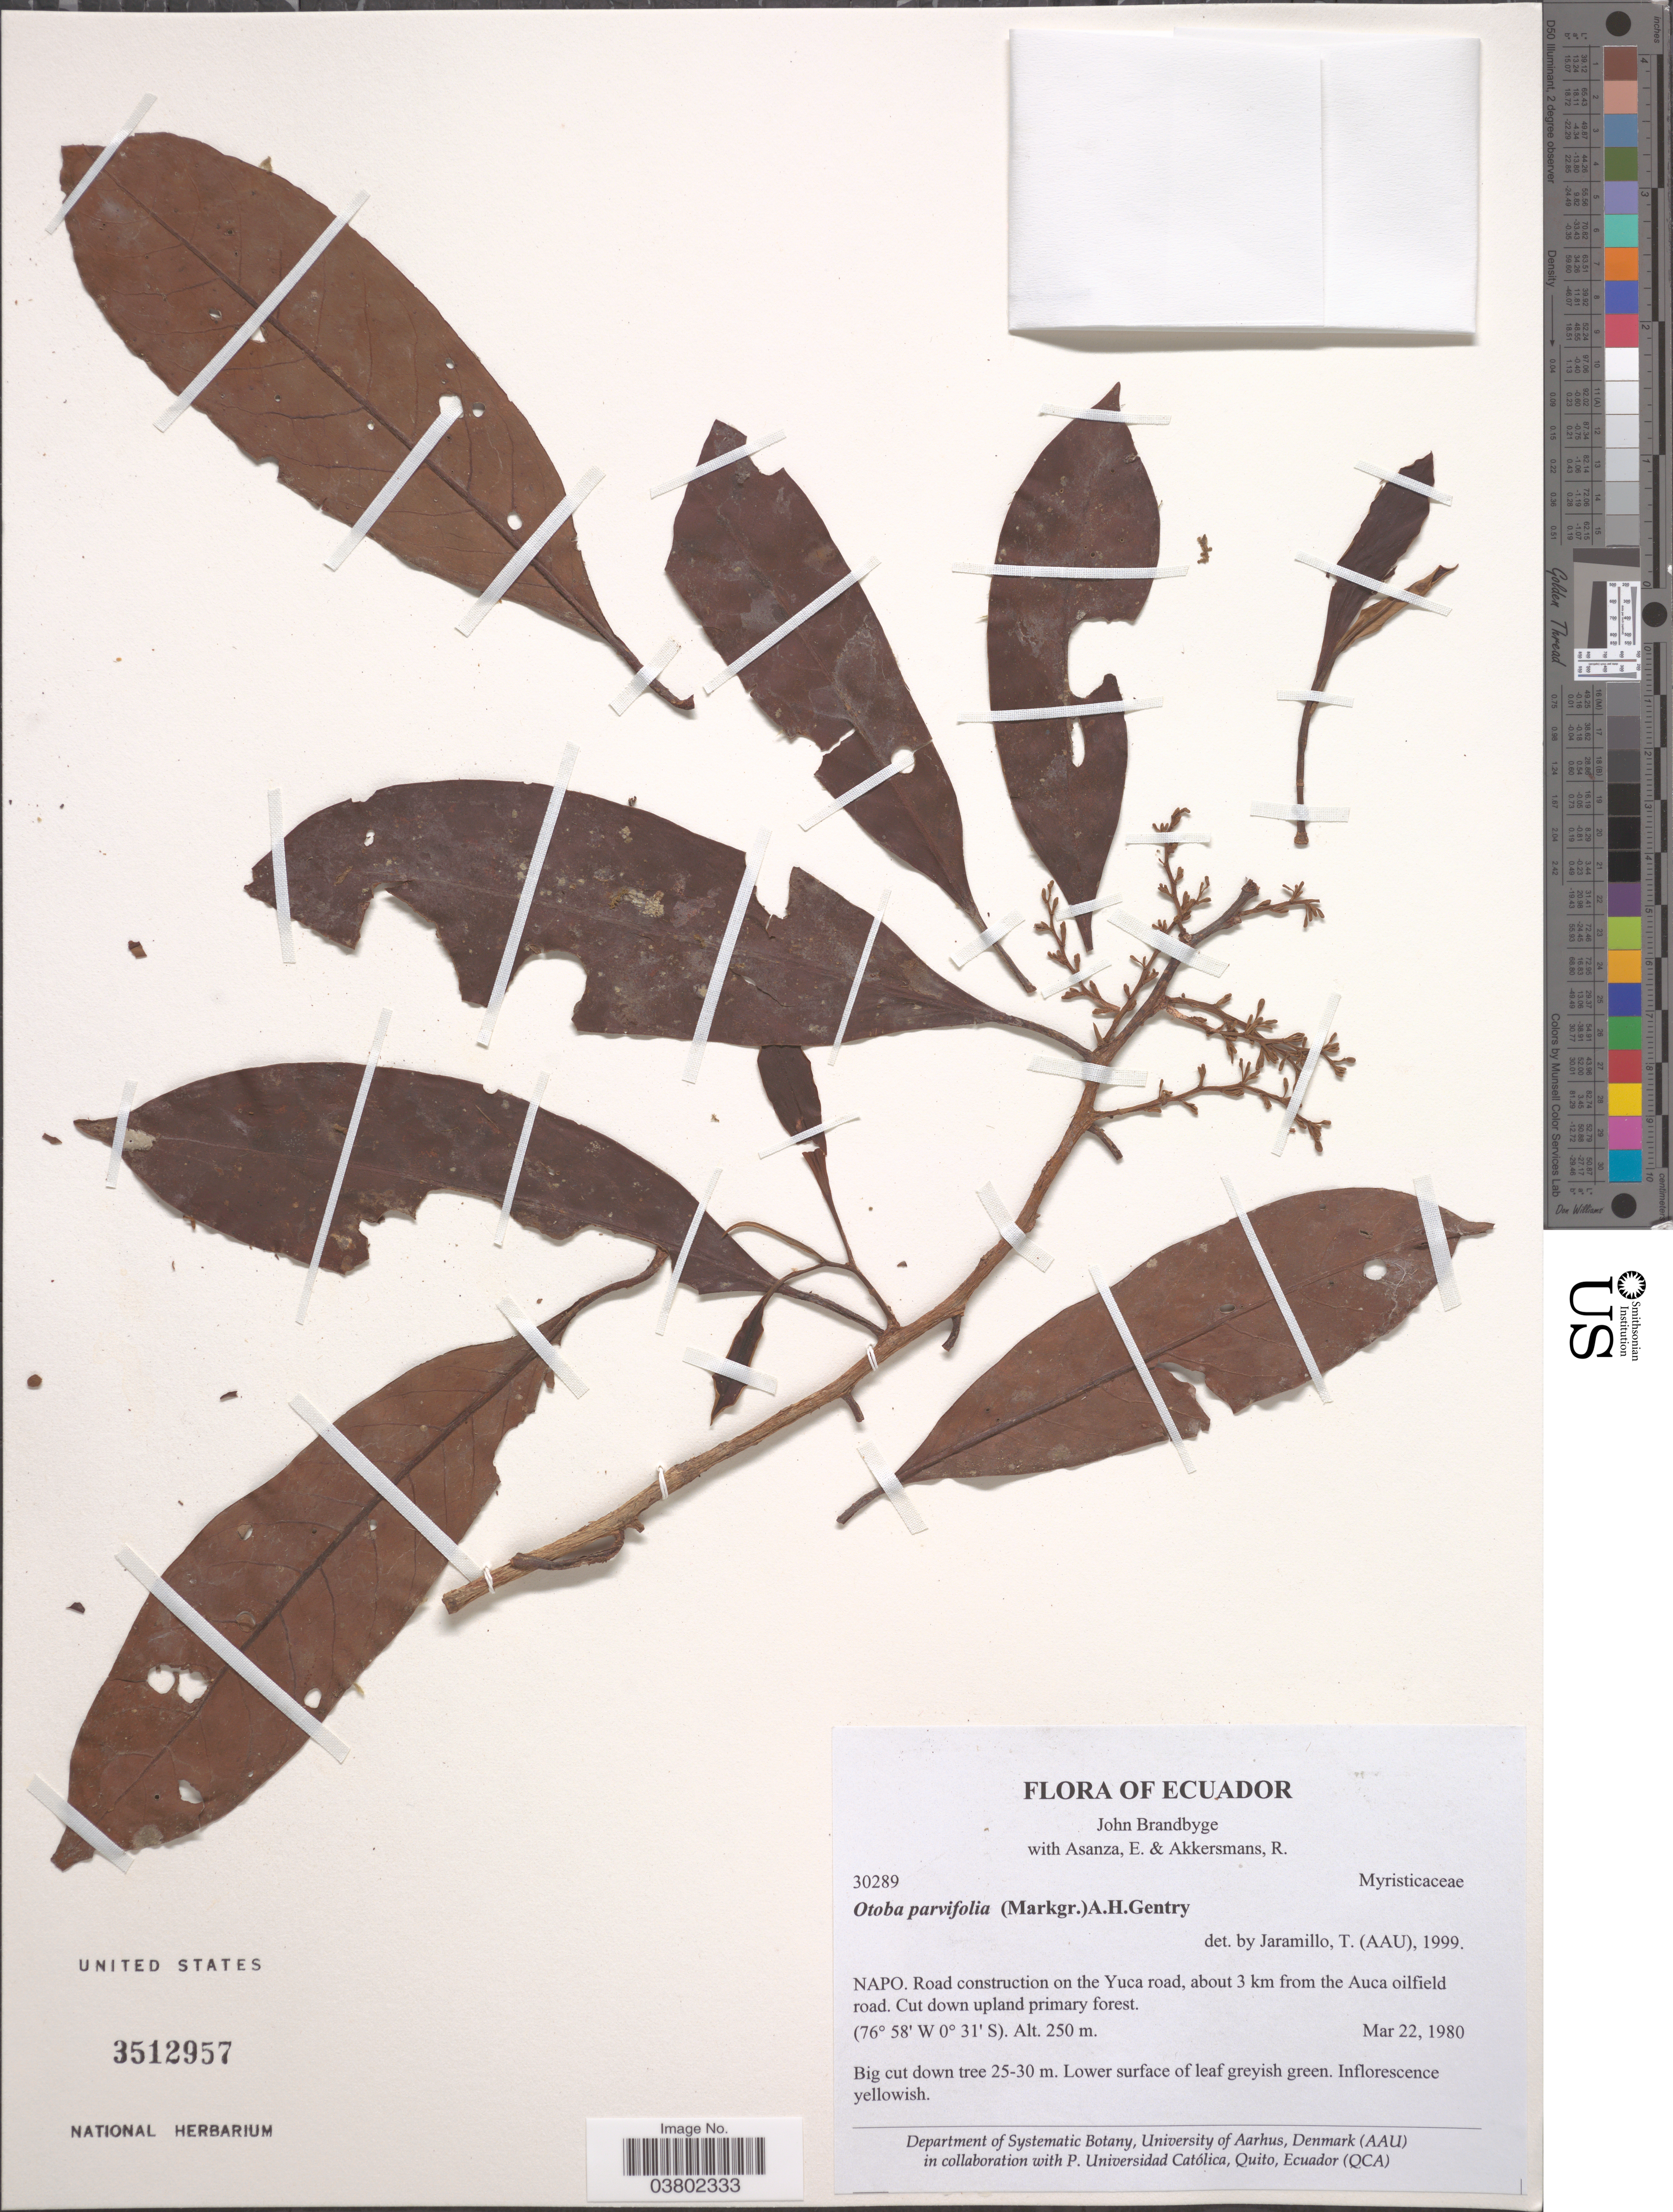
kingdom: Plantae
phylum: Tracheophyta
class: Magnoliopsida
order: Magnoliales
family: Myristicaceae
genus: Otoba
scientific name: Otoba parvifolia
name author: (Markgr.) A.H. Gentry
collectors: J. Brandbyge, E. Asanza & R. Akkersmans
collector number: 30289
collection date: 1980-03-22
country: Ecuador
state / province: Napo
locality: Road construction on the Yuca road, about 3 km from the Auca oilfield road.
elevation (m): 250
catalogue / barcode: US 3512957